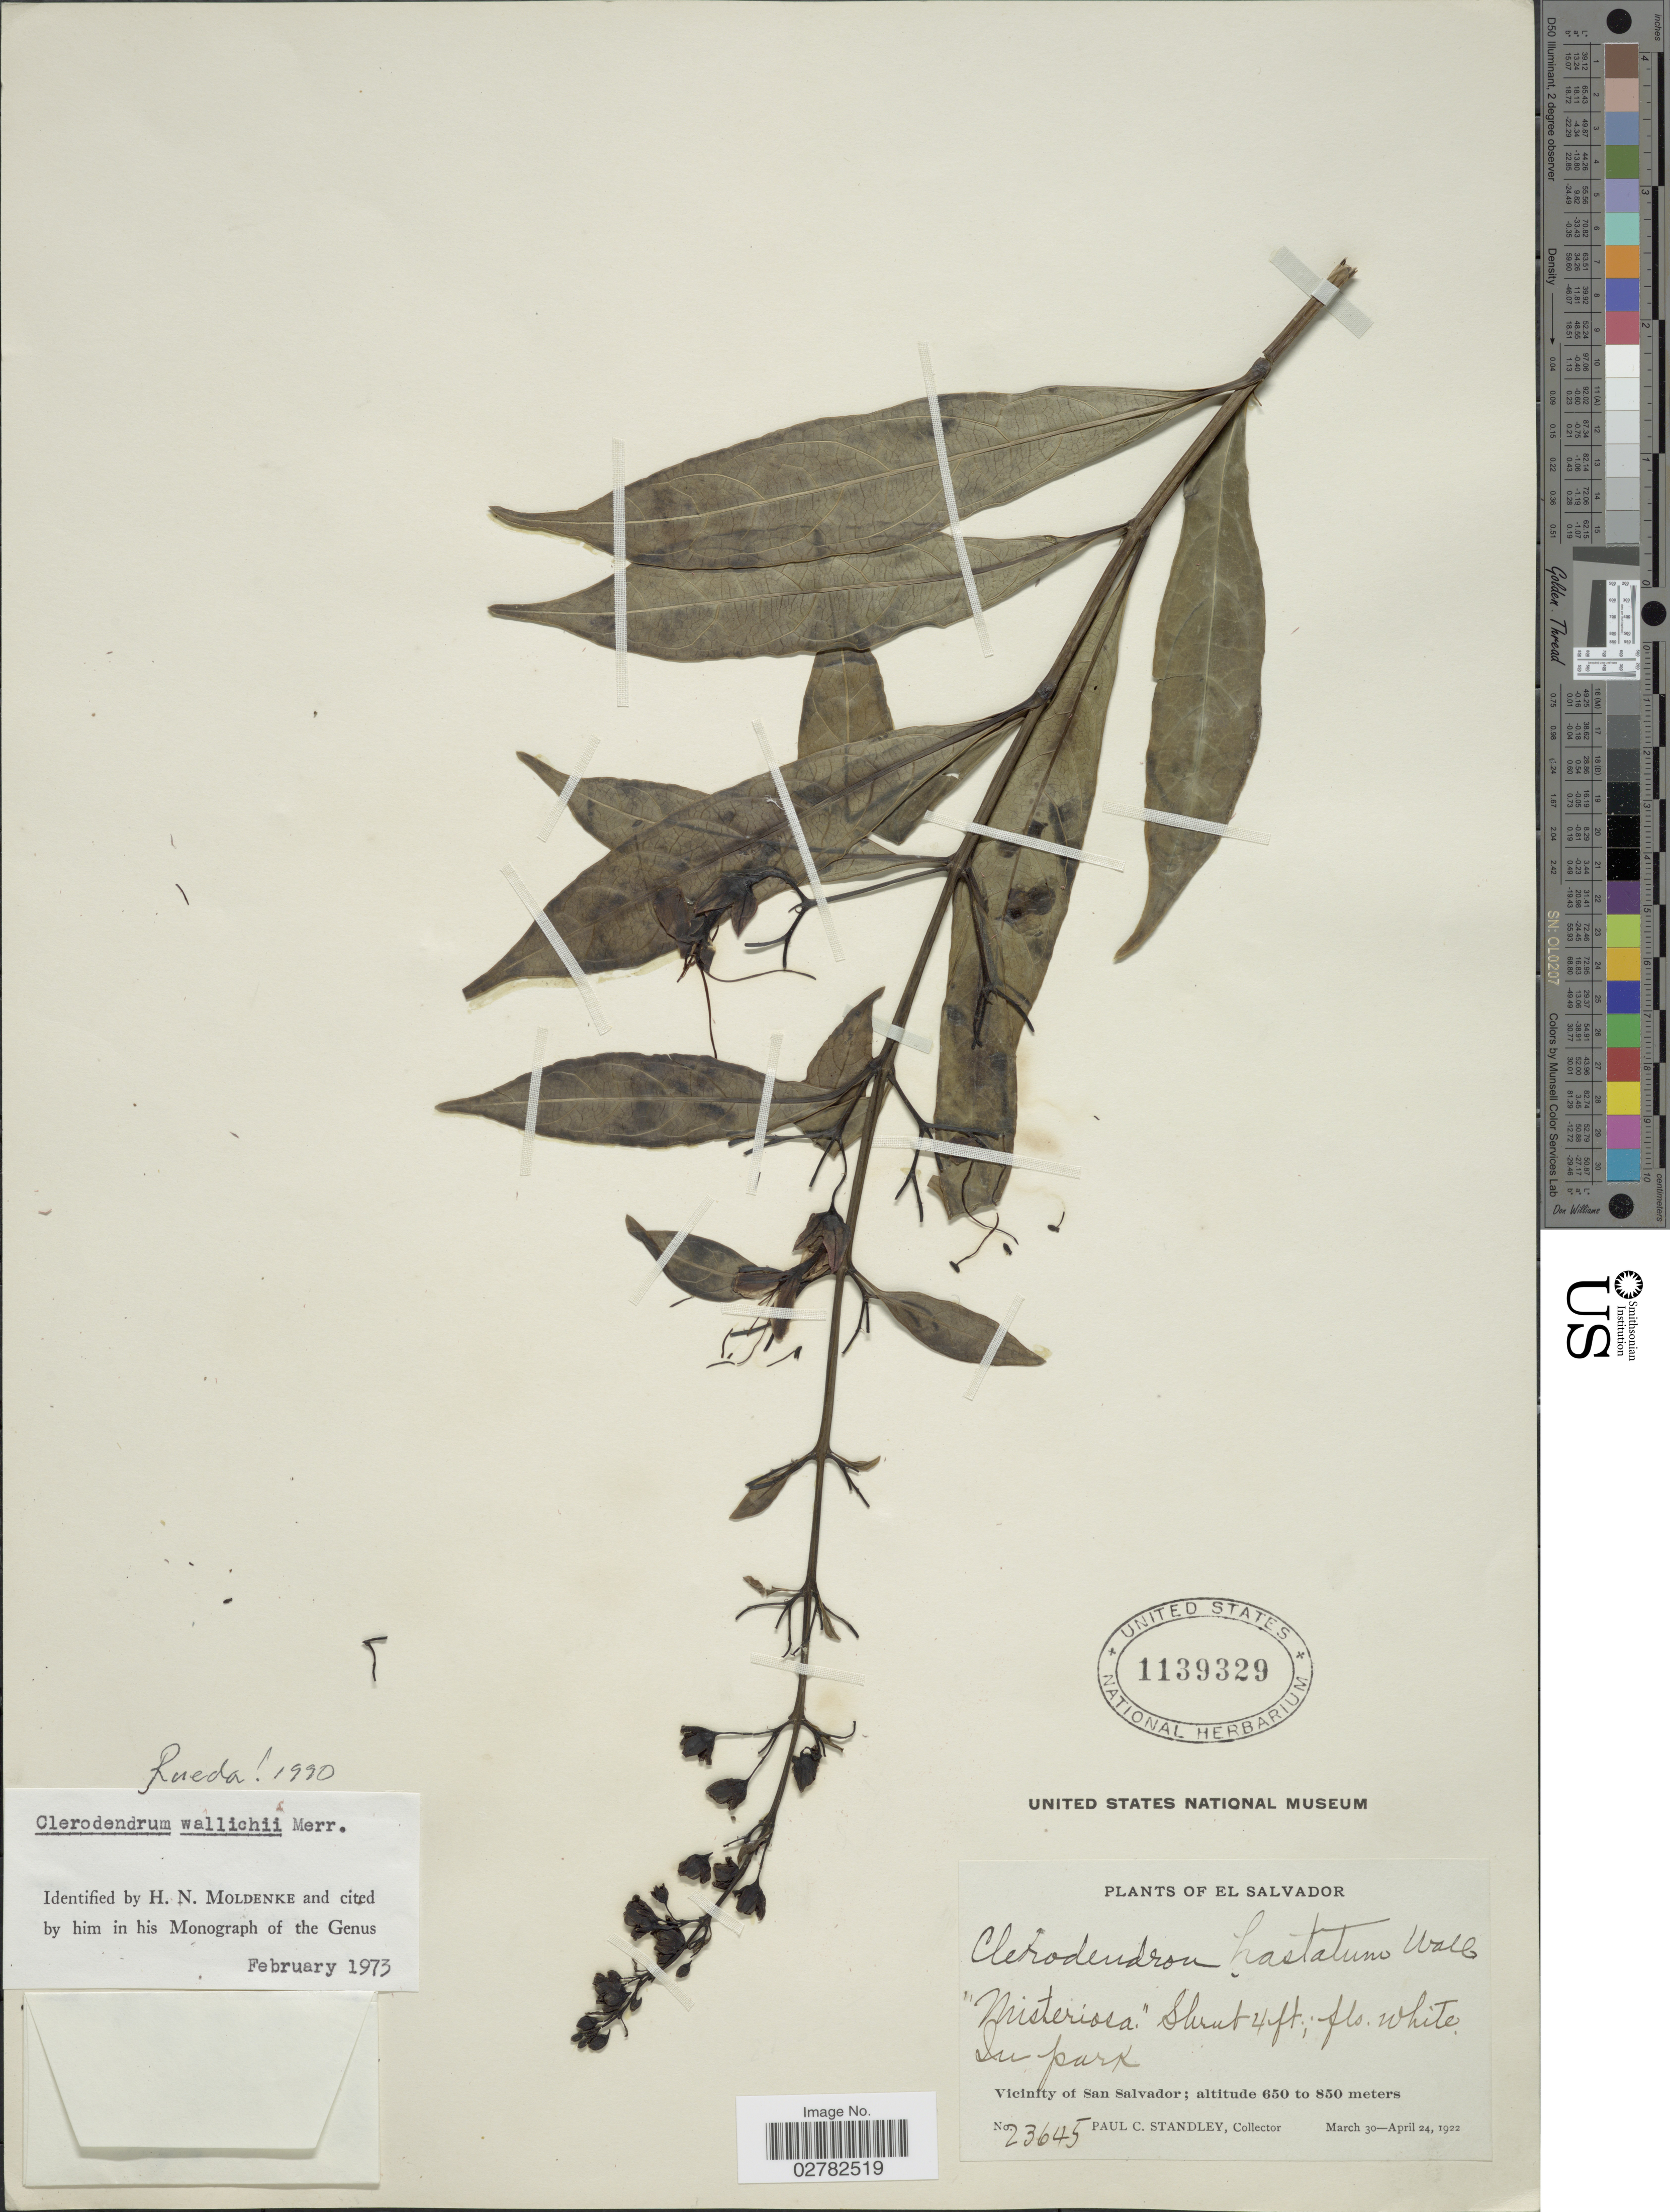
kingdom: Plantae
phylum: Tracheophyta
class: Magnoliopsida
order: Lamiales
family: Lamiaceae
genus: Clerodendrum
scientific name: Clerodendrum wallichii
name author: Merr.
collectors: P. C. Standley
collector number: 23645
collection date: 1922-03-30/1922-04-24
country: El Salvador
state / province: San Salvador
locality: Vicinity of San Salvador.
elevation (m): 650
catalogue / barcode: US 1139329